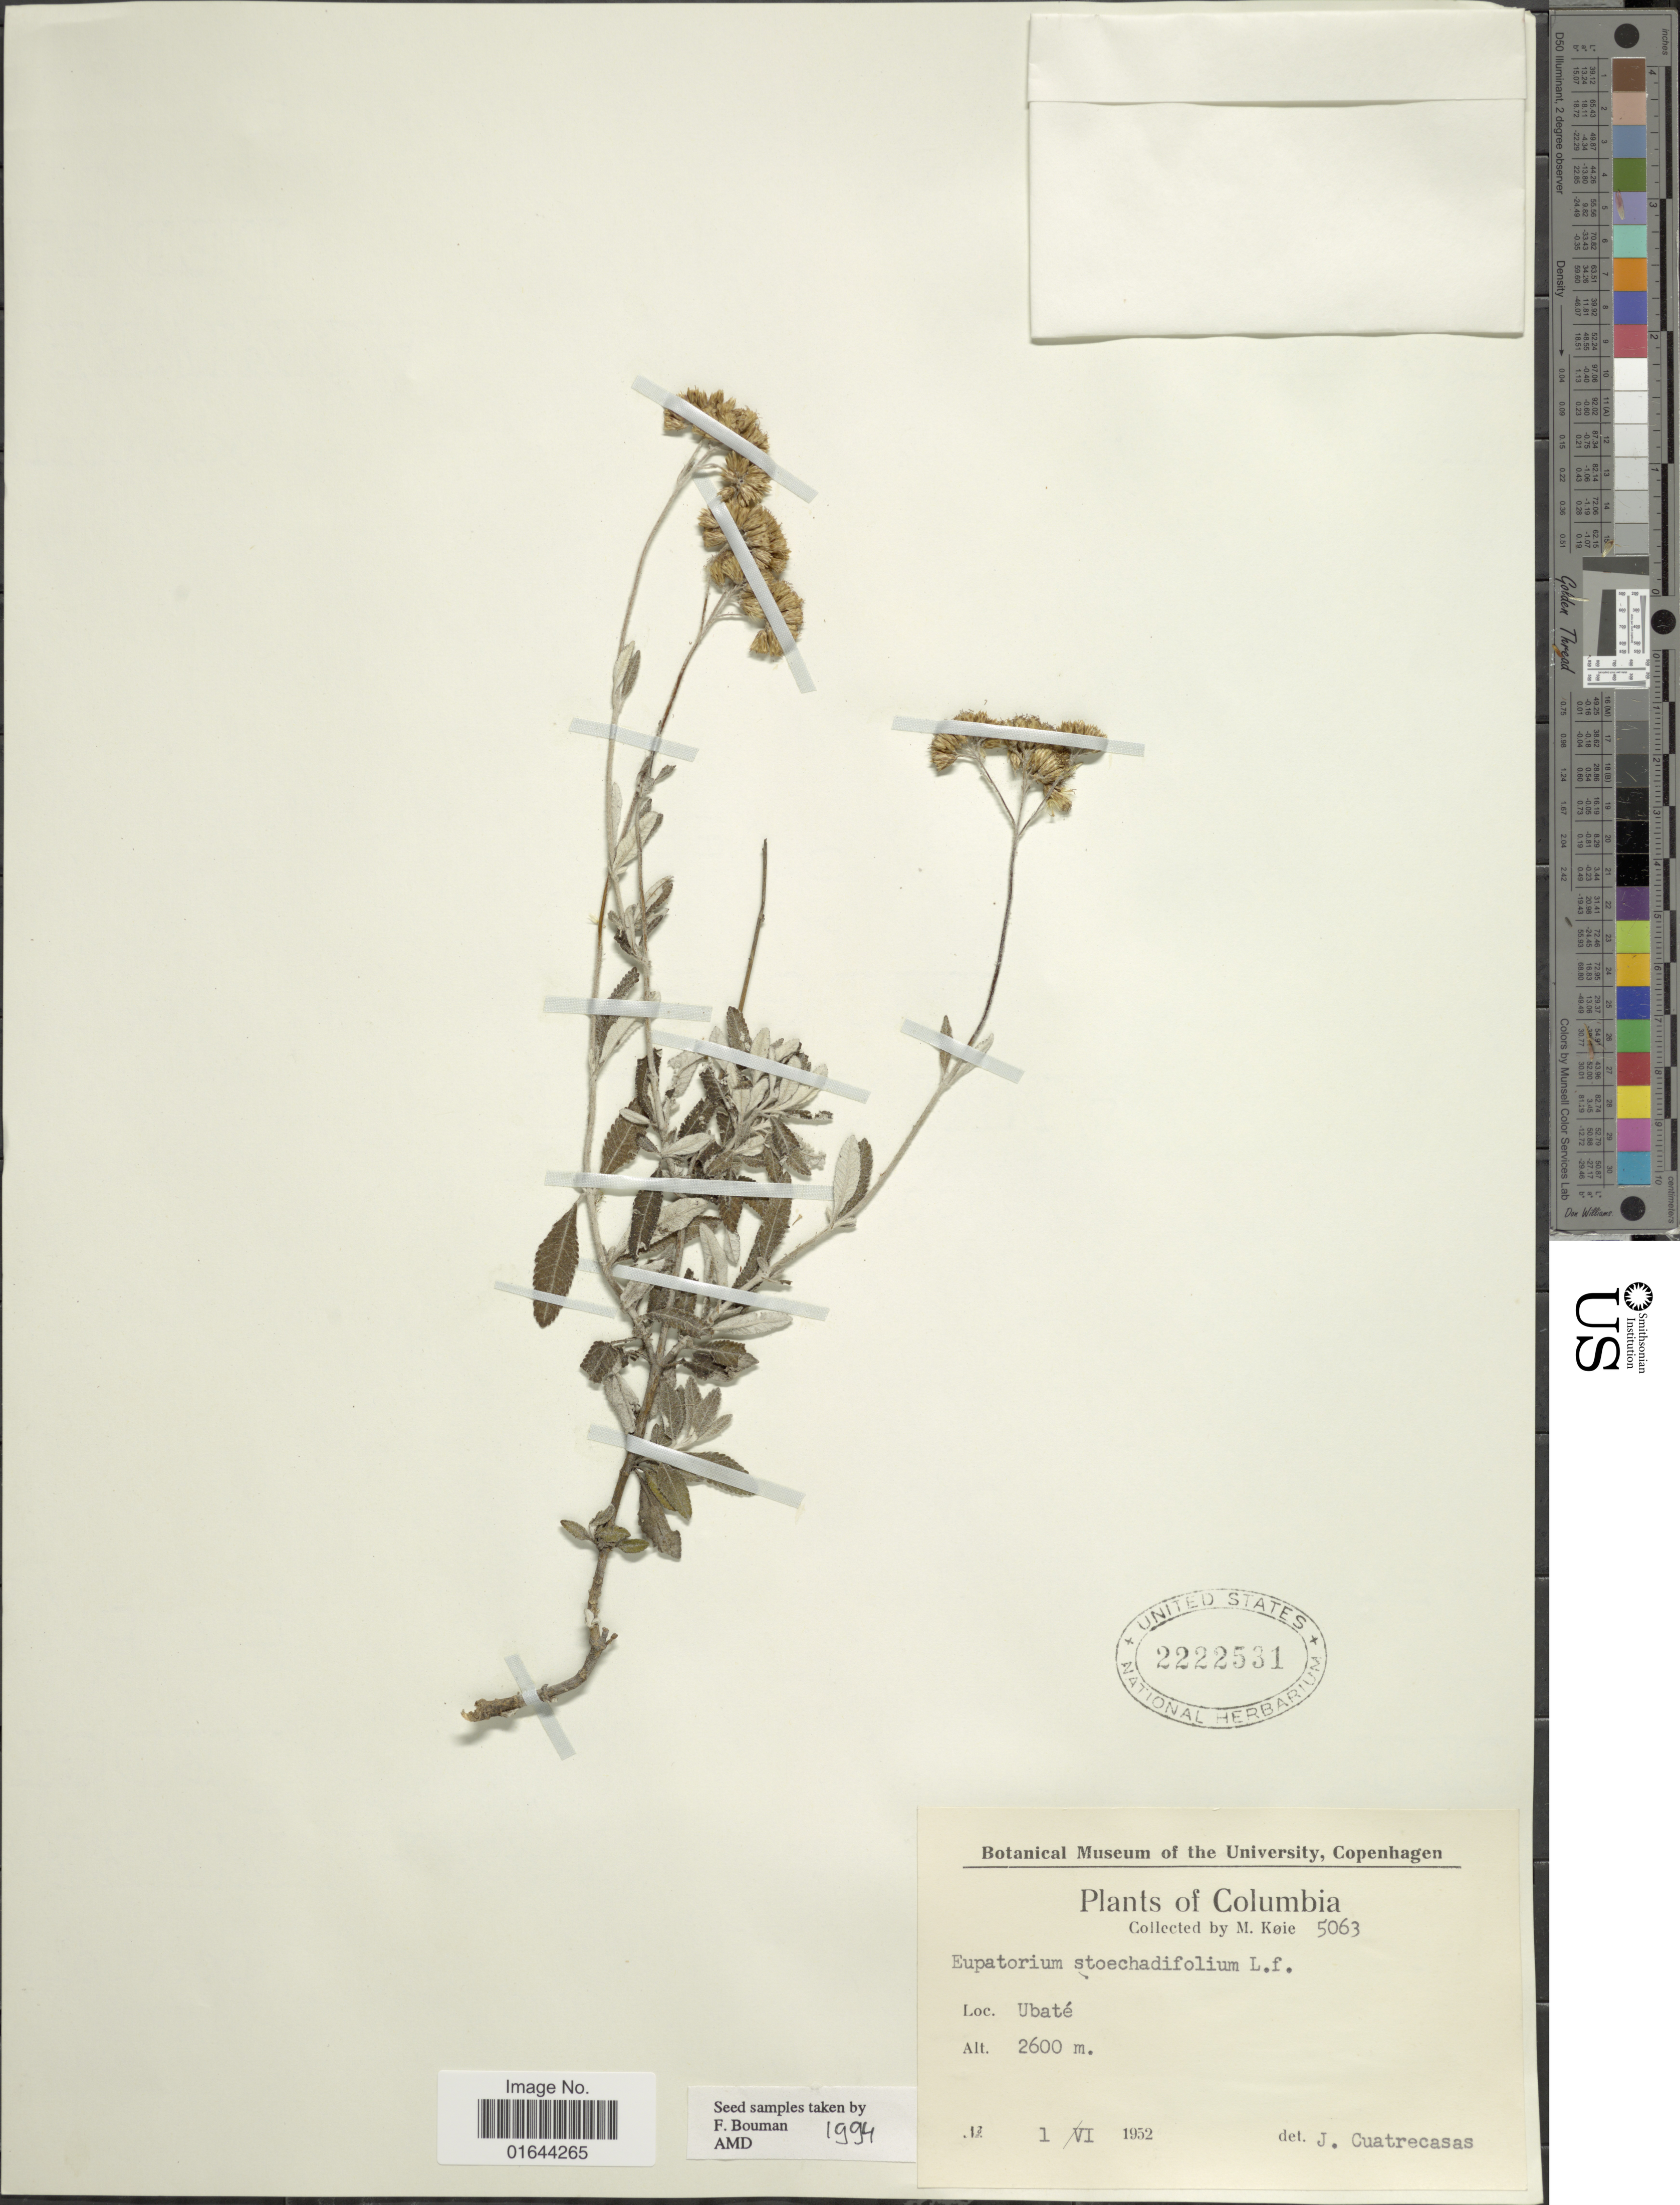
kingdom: Plantae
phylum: Tracheophyta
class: Magnoliopsida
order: Asterales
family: Asteraceae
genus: Lourteigia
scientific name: Lourteigia stoechadifolia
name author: (L. f.) R.M. King & H. Rob.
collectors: M. Koeie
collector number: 5063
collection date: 1952-06-01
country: Colombia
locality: Ubate.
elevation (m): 2600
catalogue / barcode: US 2222531